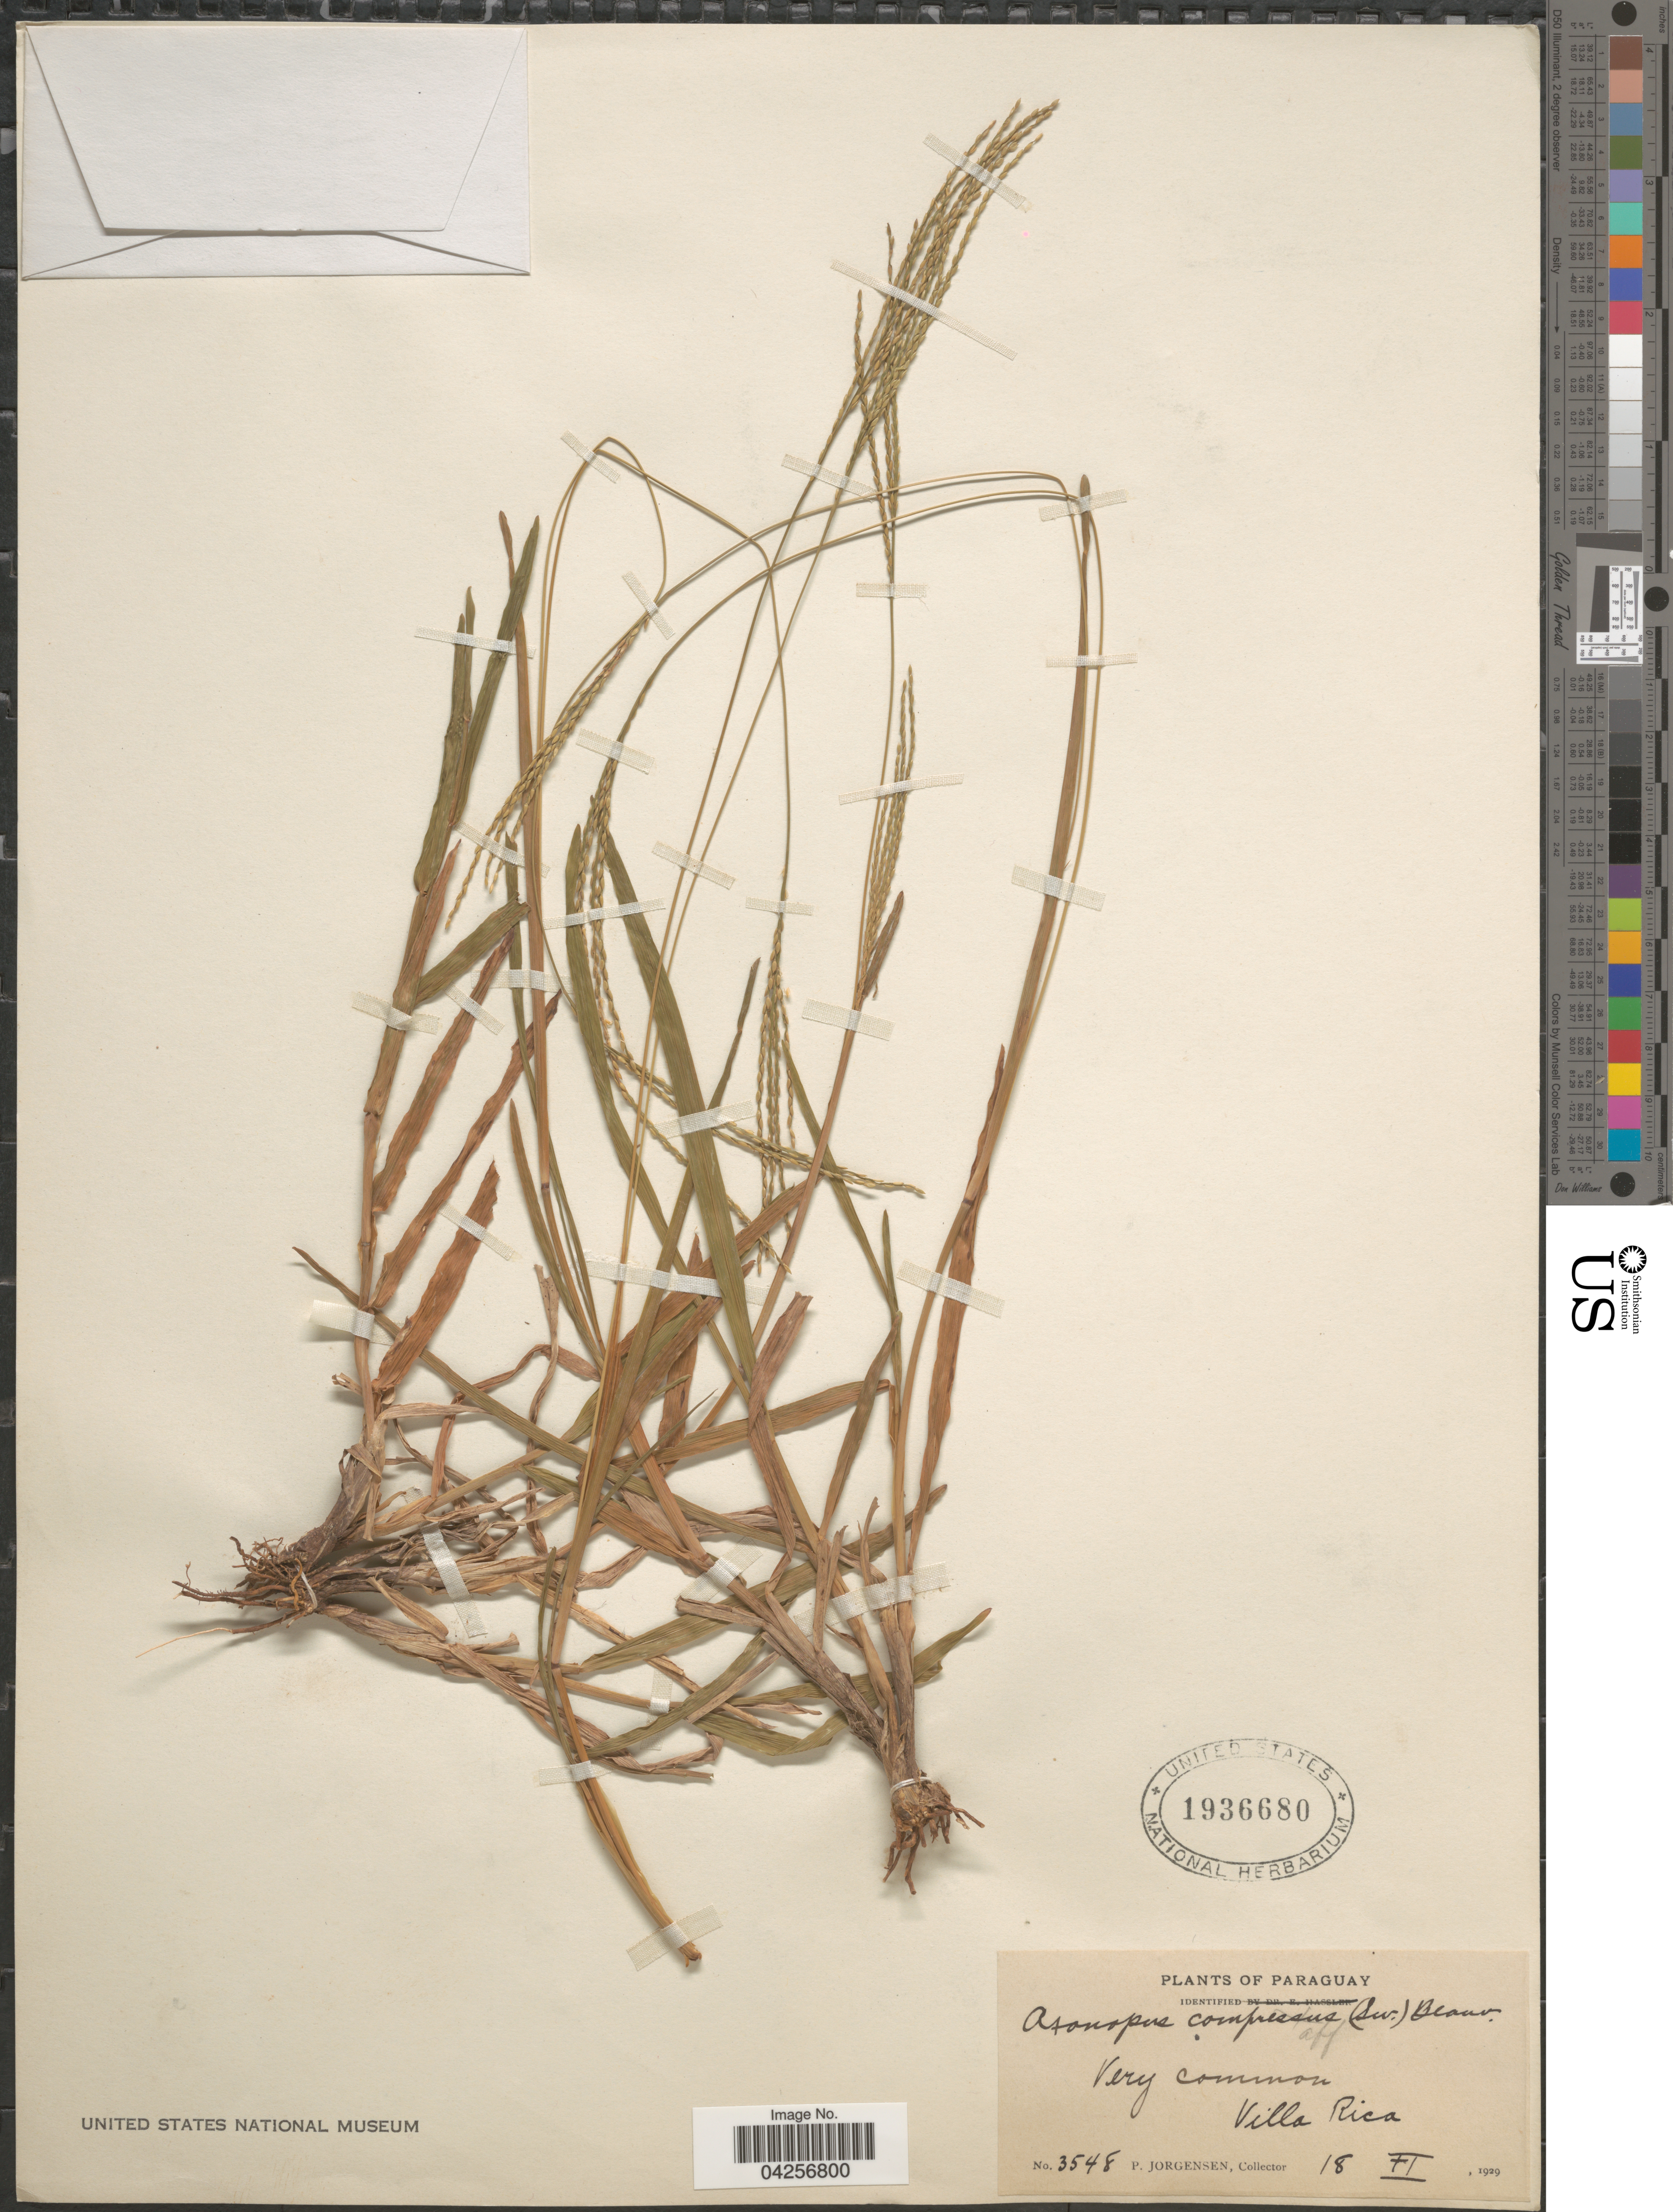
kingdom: Plantae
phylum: Tracheophyta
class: Liliopsida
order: Poales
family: Poaceae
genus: Axonopus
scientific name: Axonopus compressus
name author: (Sw.) P. Beauv.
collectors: P. Jörgensen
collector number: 3548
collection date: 1929-11-18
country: Paraguay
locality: Villa Rica.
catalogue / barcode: US 1936680